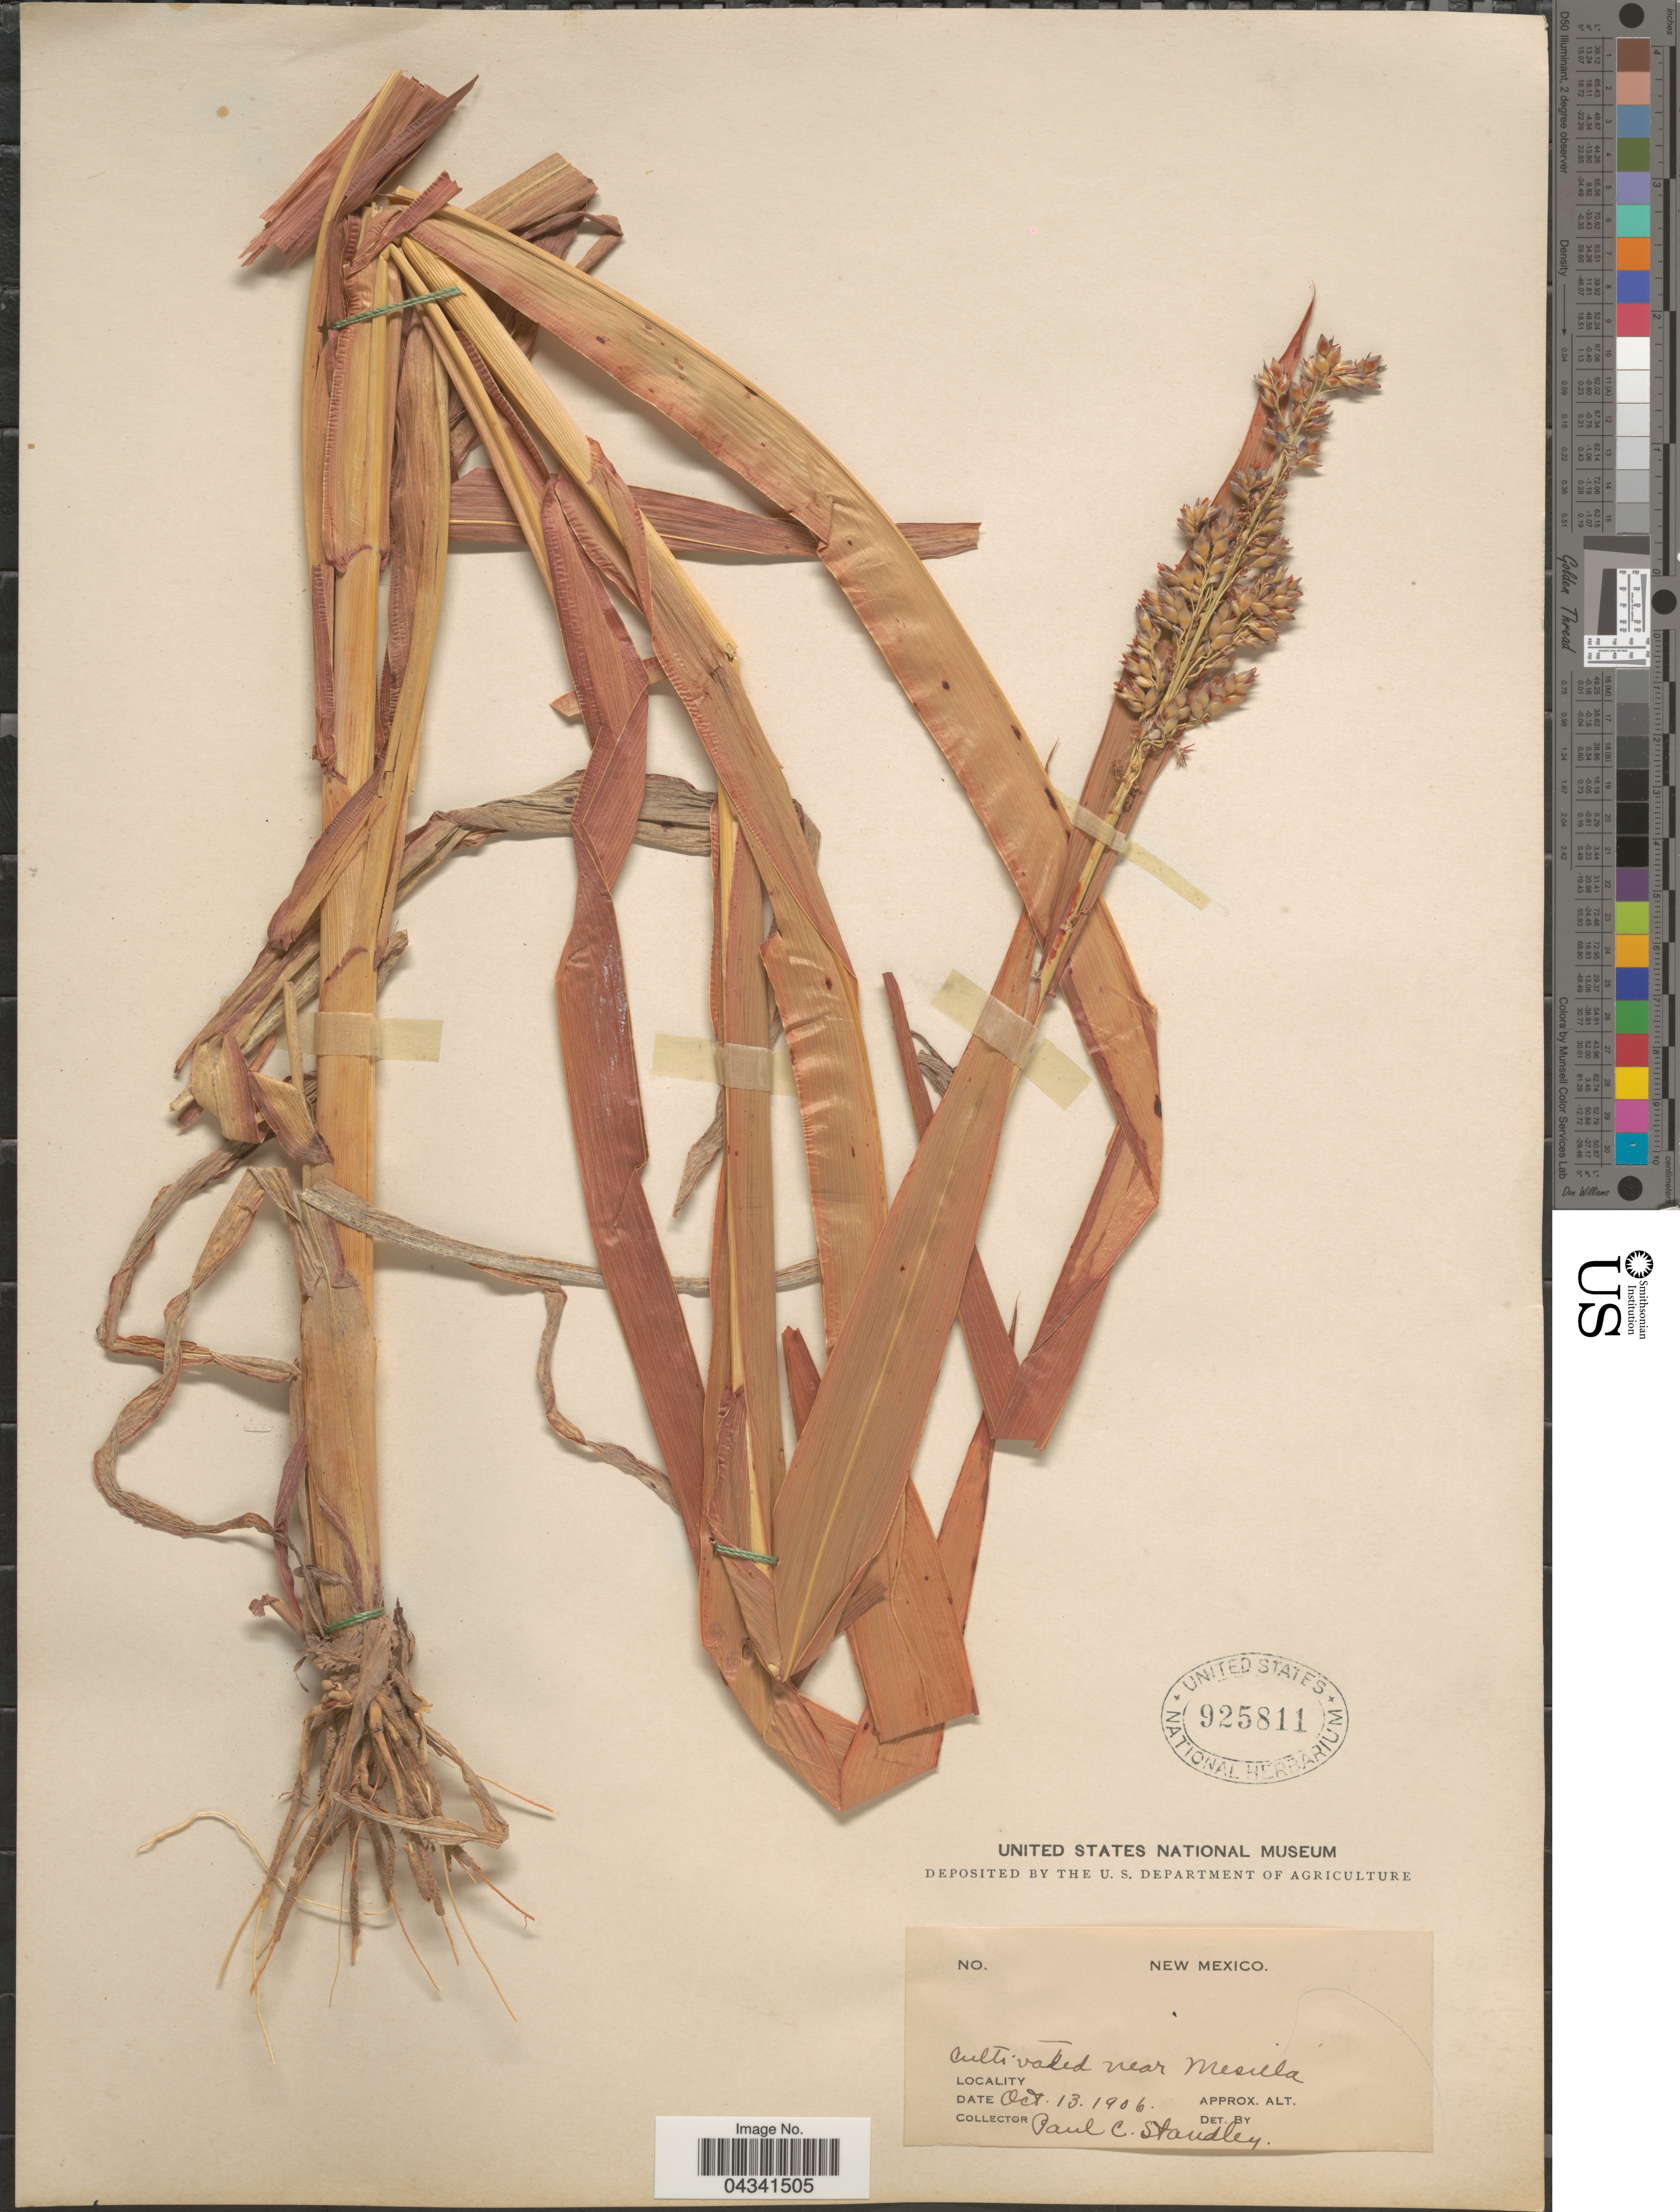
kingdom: Plantae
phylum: Tracheophyta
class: Liliopsida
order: Poales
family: Poaceae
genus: Sorghum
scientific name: Sorghum sp.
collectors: P. C. Standley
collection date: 1906-10-13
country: United States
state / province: New Mexico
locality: Cultivated near Mesilla.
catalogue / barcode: US 925811